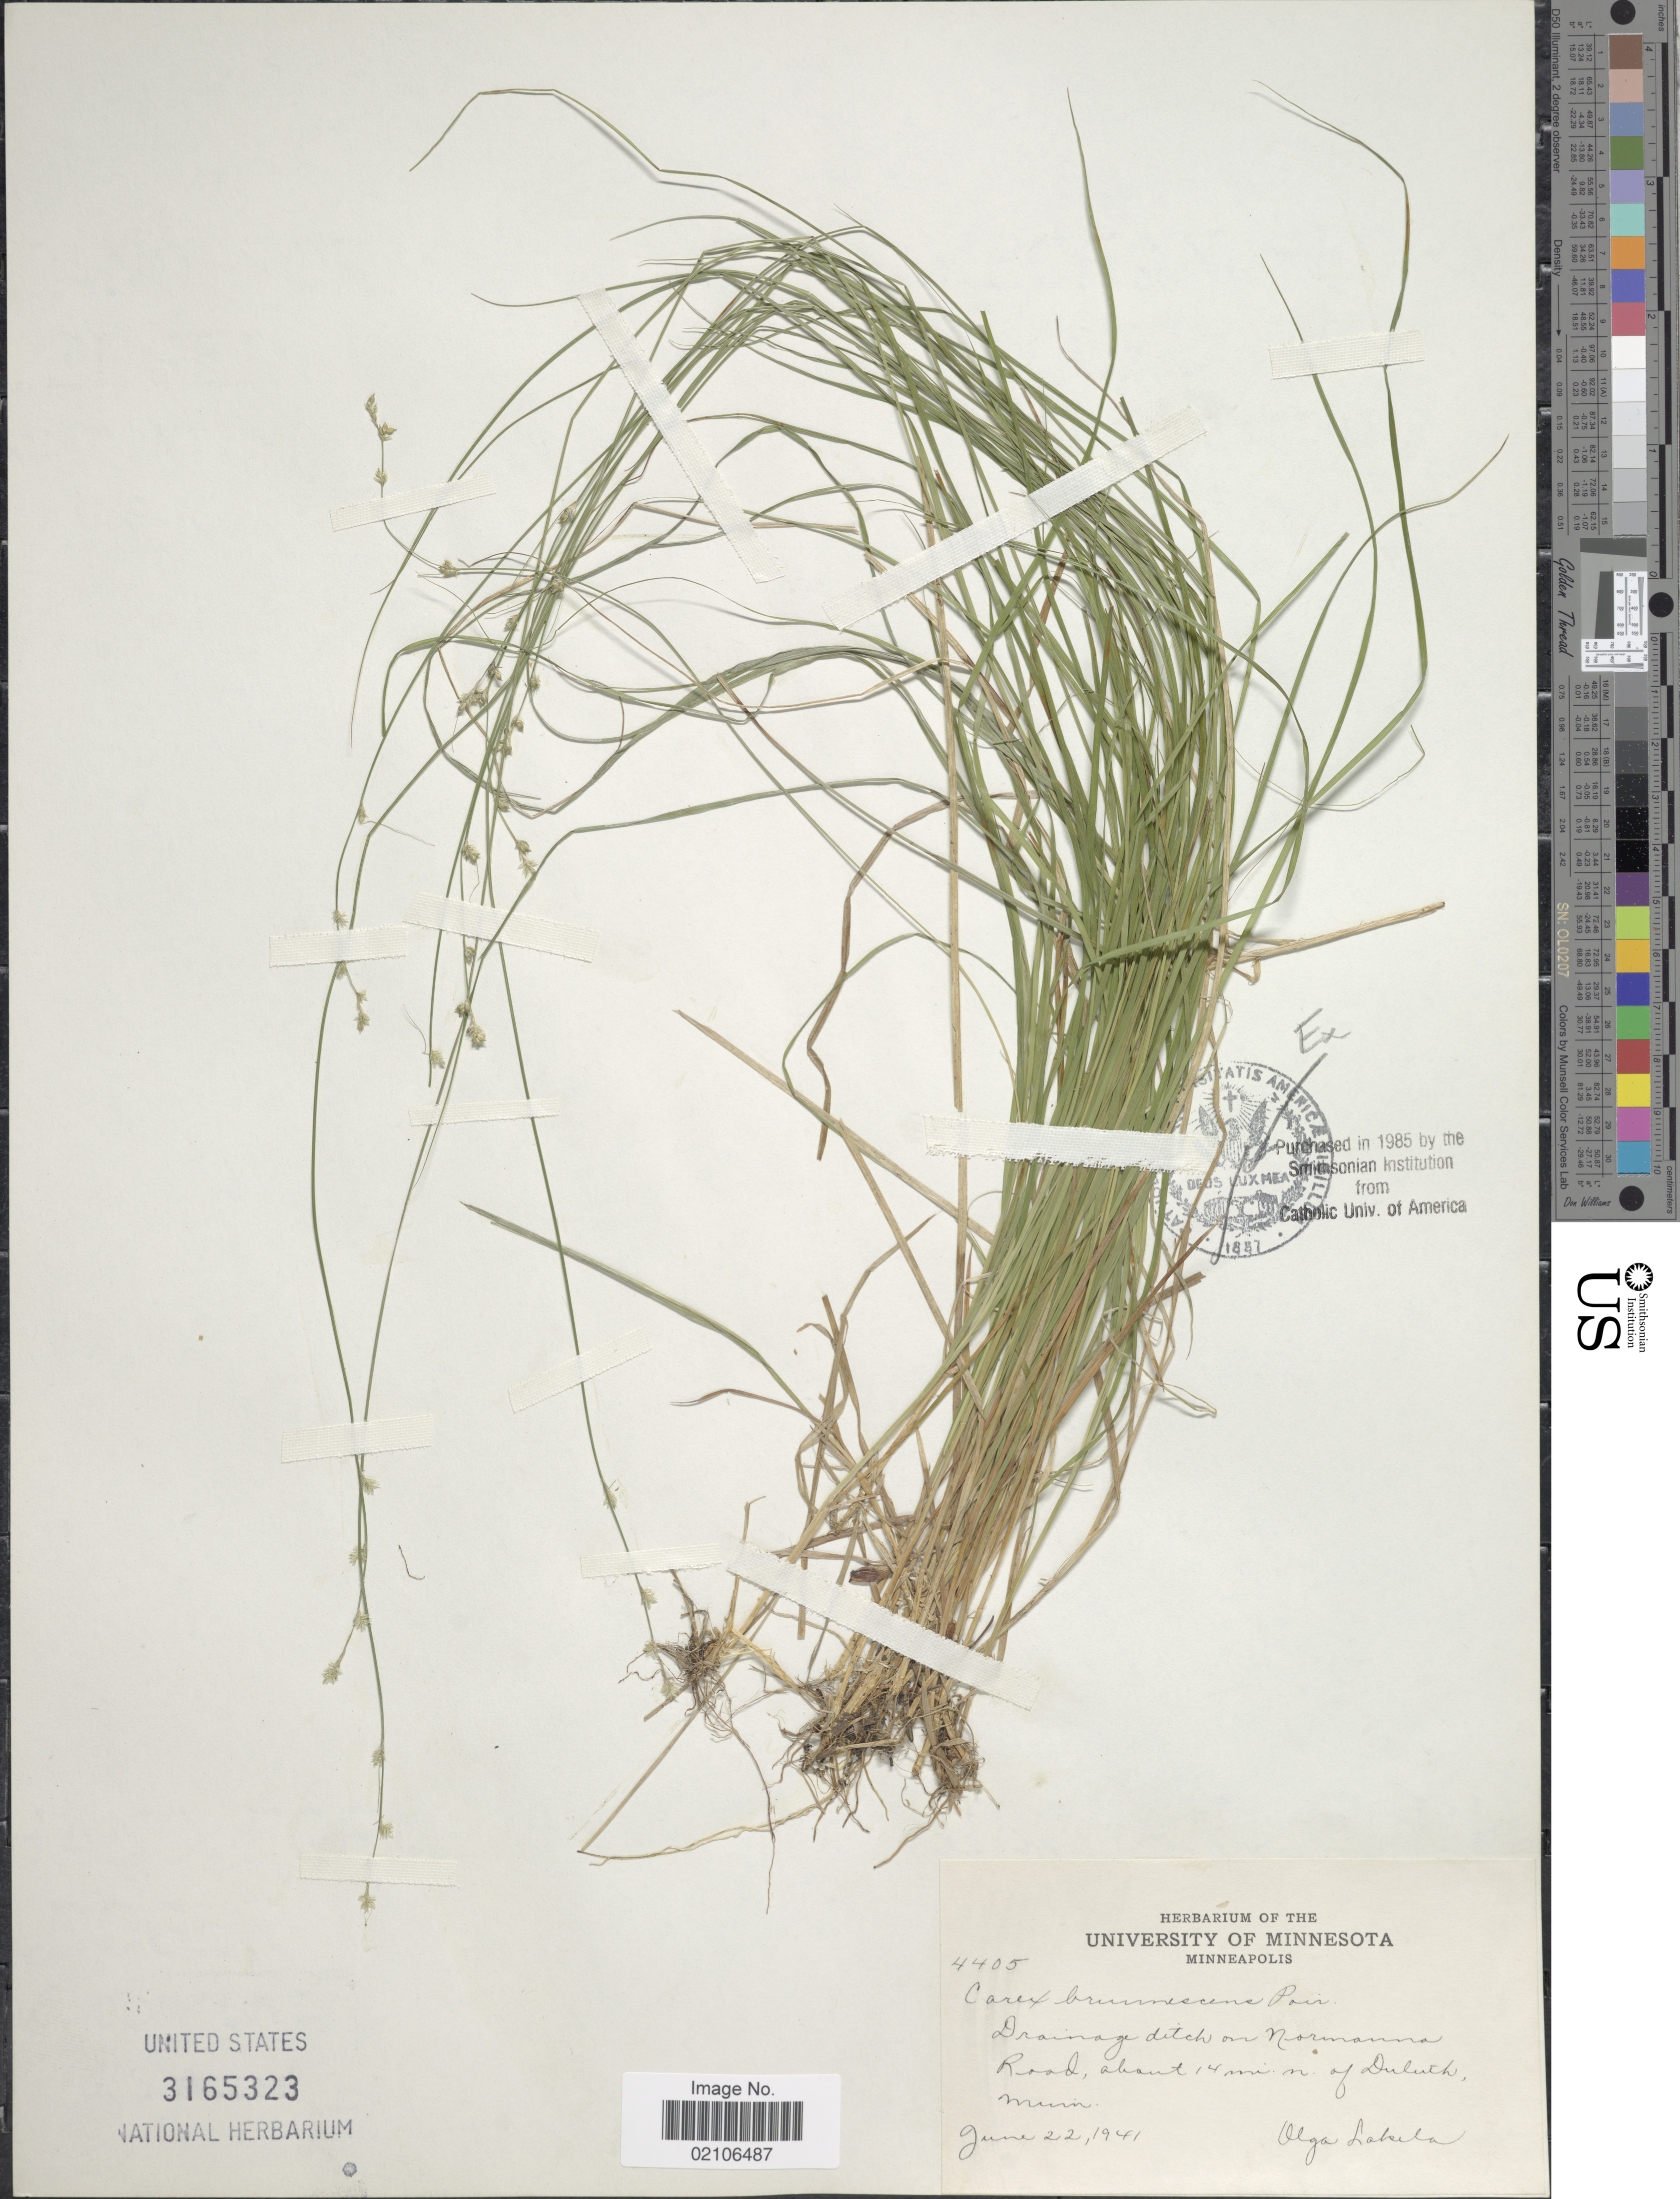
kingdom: Plantae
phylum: Tracheophyta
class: Liliopsida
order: Poales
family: Cyperaceae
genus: Carex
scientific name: Carex brunnescens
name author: (Pers.) Poir.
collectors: O. K. Lakela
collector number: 4405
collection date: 1941-06-22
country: United States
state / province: Minnesota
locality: Drainage ditch on Normanna Road, about 14 mi. n of Duluth, Minn.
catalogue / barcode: US 3165323